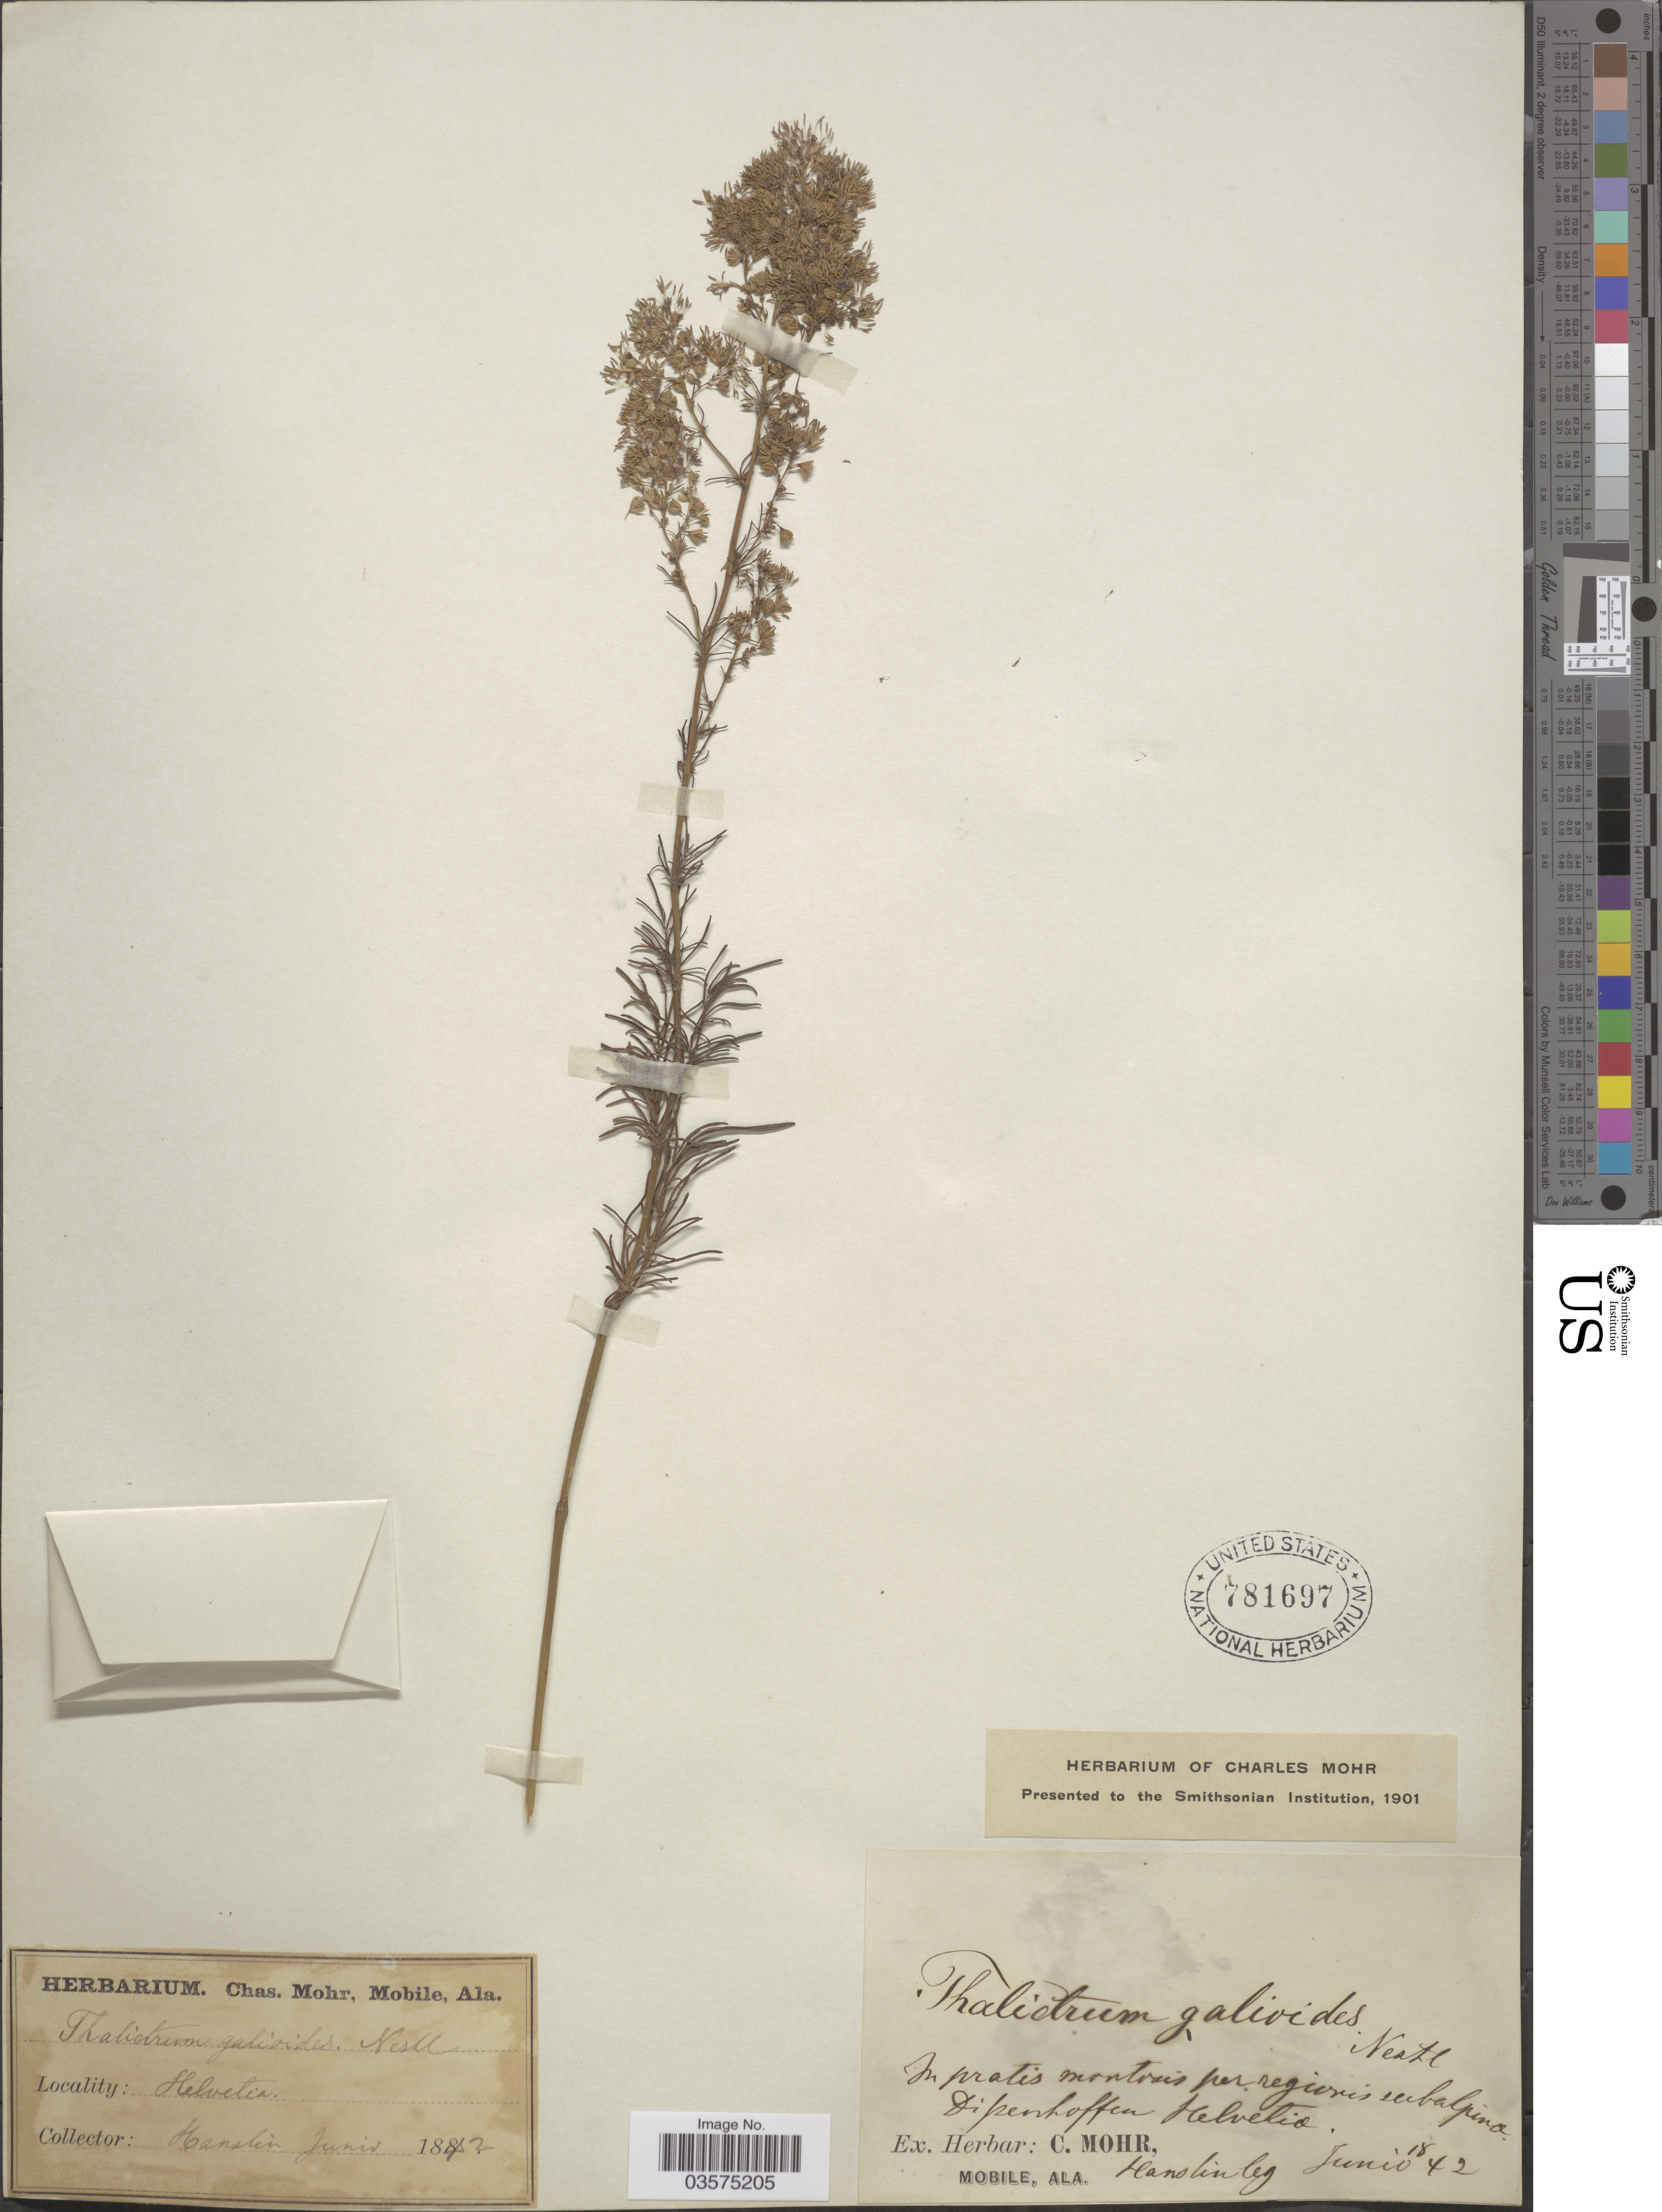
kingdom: Plantae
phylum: Tracheophyta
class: Magnoliopsida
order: Ranunculales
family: Ranunculaceae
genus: Thalictrum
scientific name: Thalictrum galioides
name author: Nestl.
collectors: Hanslin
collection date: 1842-06-18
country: Switzerland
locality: In pratis montrais per regioris subalpina. Dipenhoffen Helvetia.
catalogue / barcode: US 781697